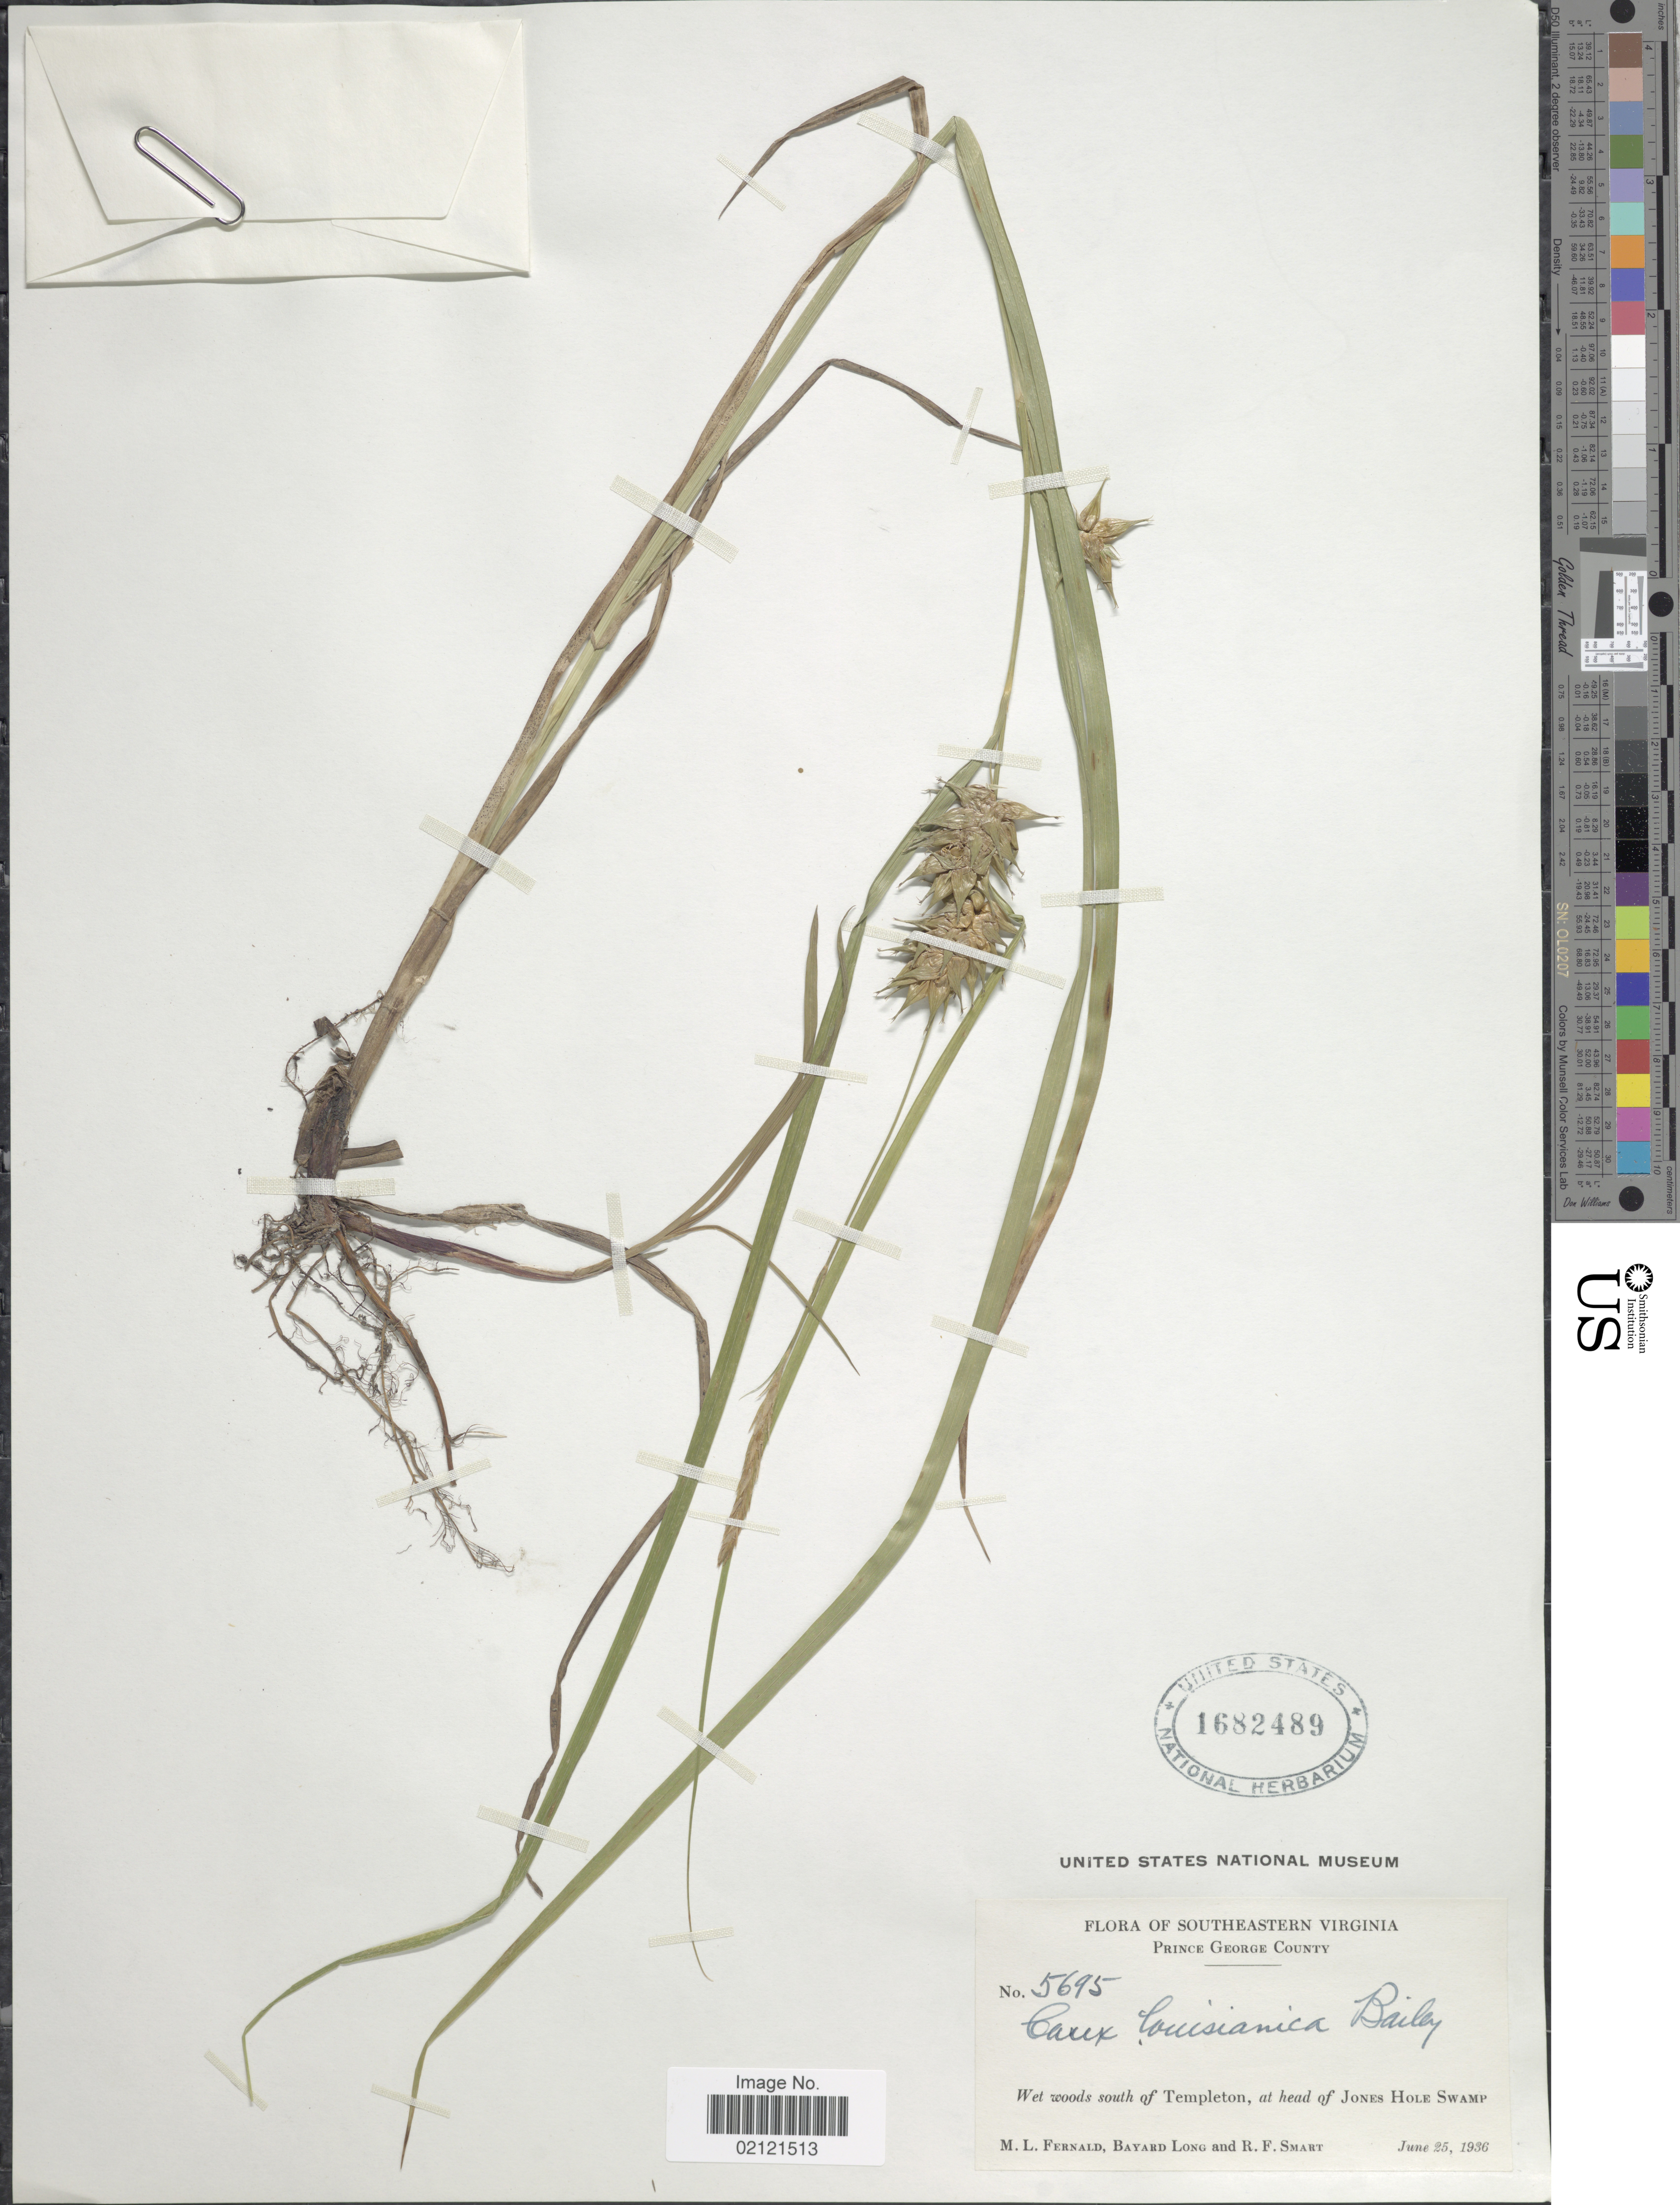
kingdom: Plantae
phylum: Tracheophyta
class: Liliopsida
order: Poales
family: Cyperaceae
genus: Carex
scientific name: Carex louisianica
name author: L.H. Bailey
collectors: M. L. Fernald, B. Long & R. Smart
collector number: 5695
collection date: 1936-06-25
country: United States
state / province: Virginia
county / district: Prince George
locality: Southeastern Virginia, Prince George County, Wet woods south of Templeton, at head of Jones Hole Swamp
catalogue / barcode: US 1682489